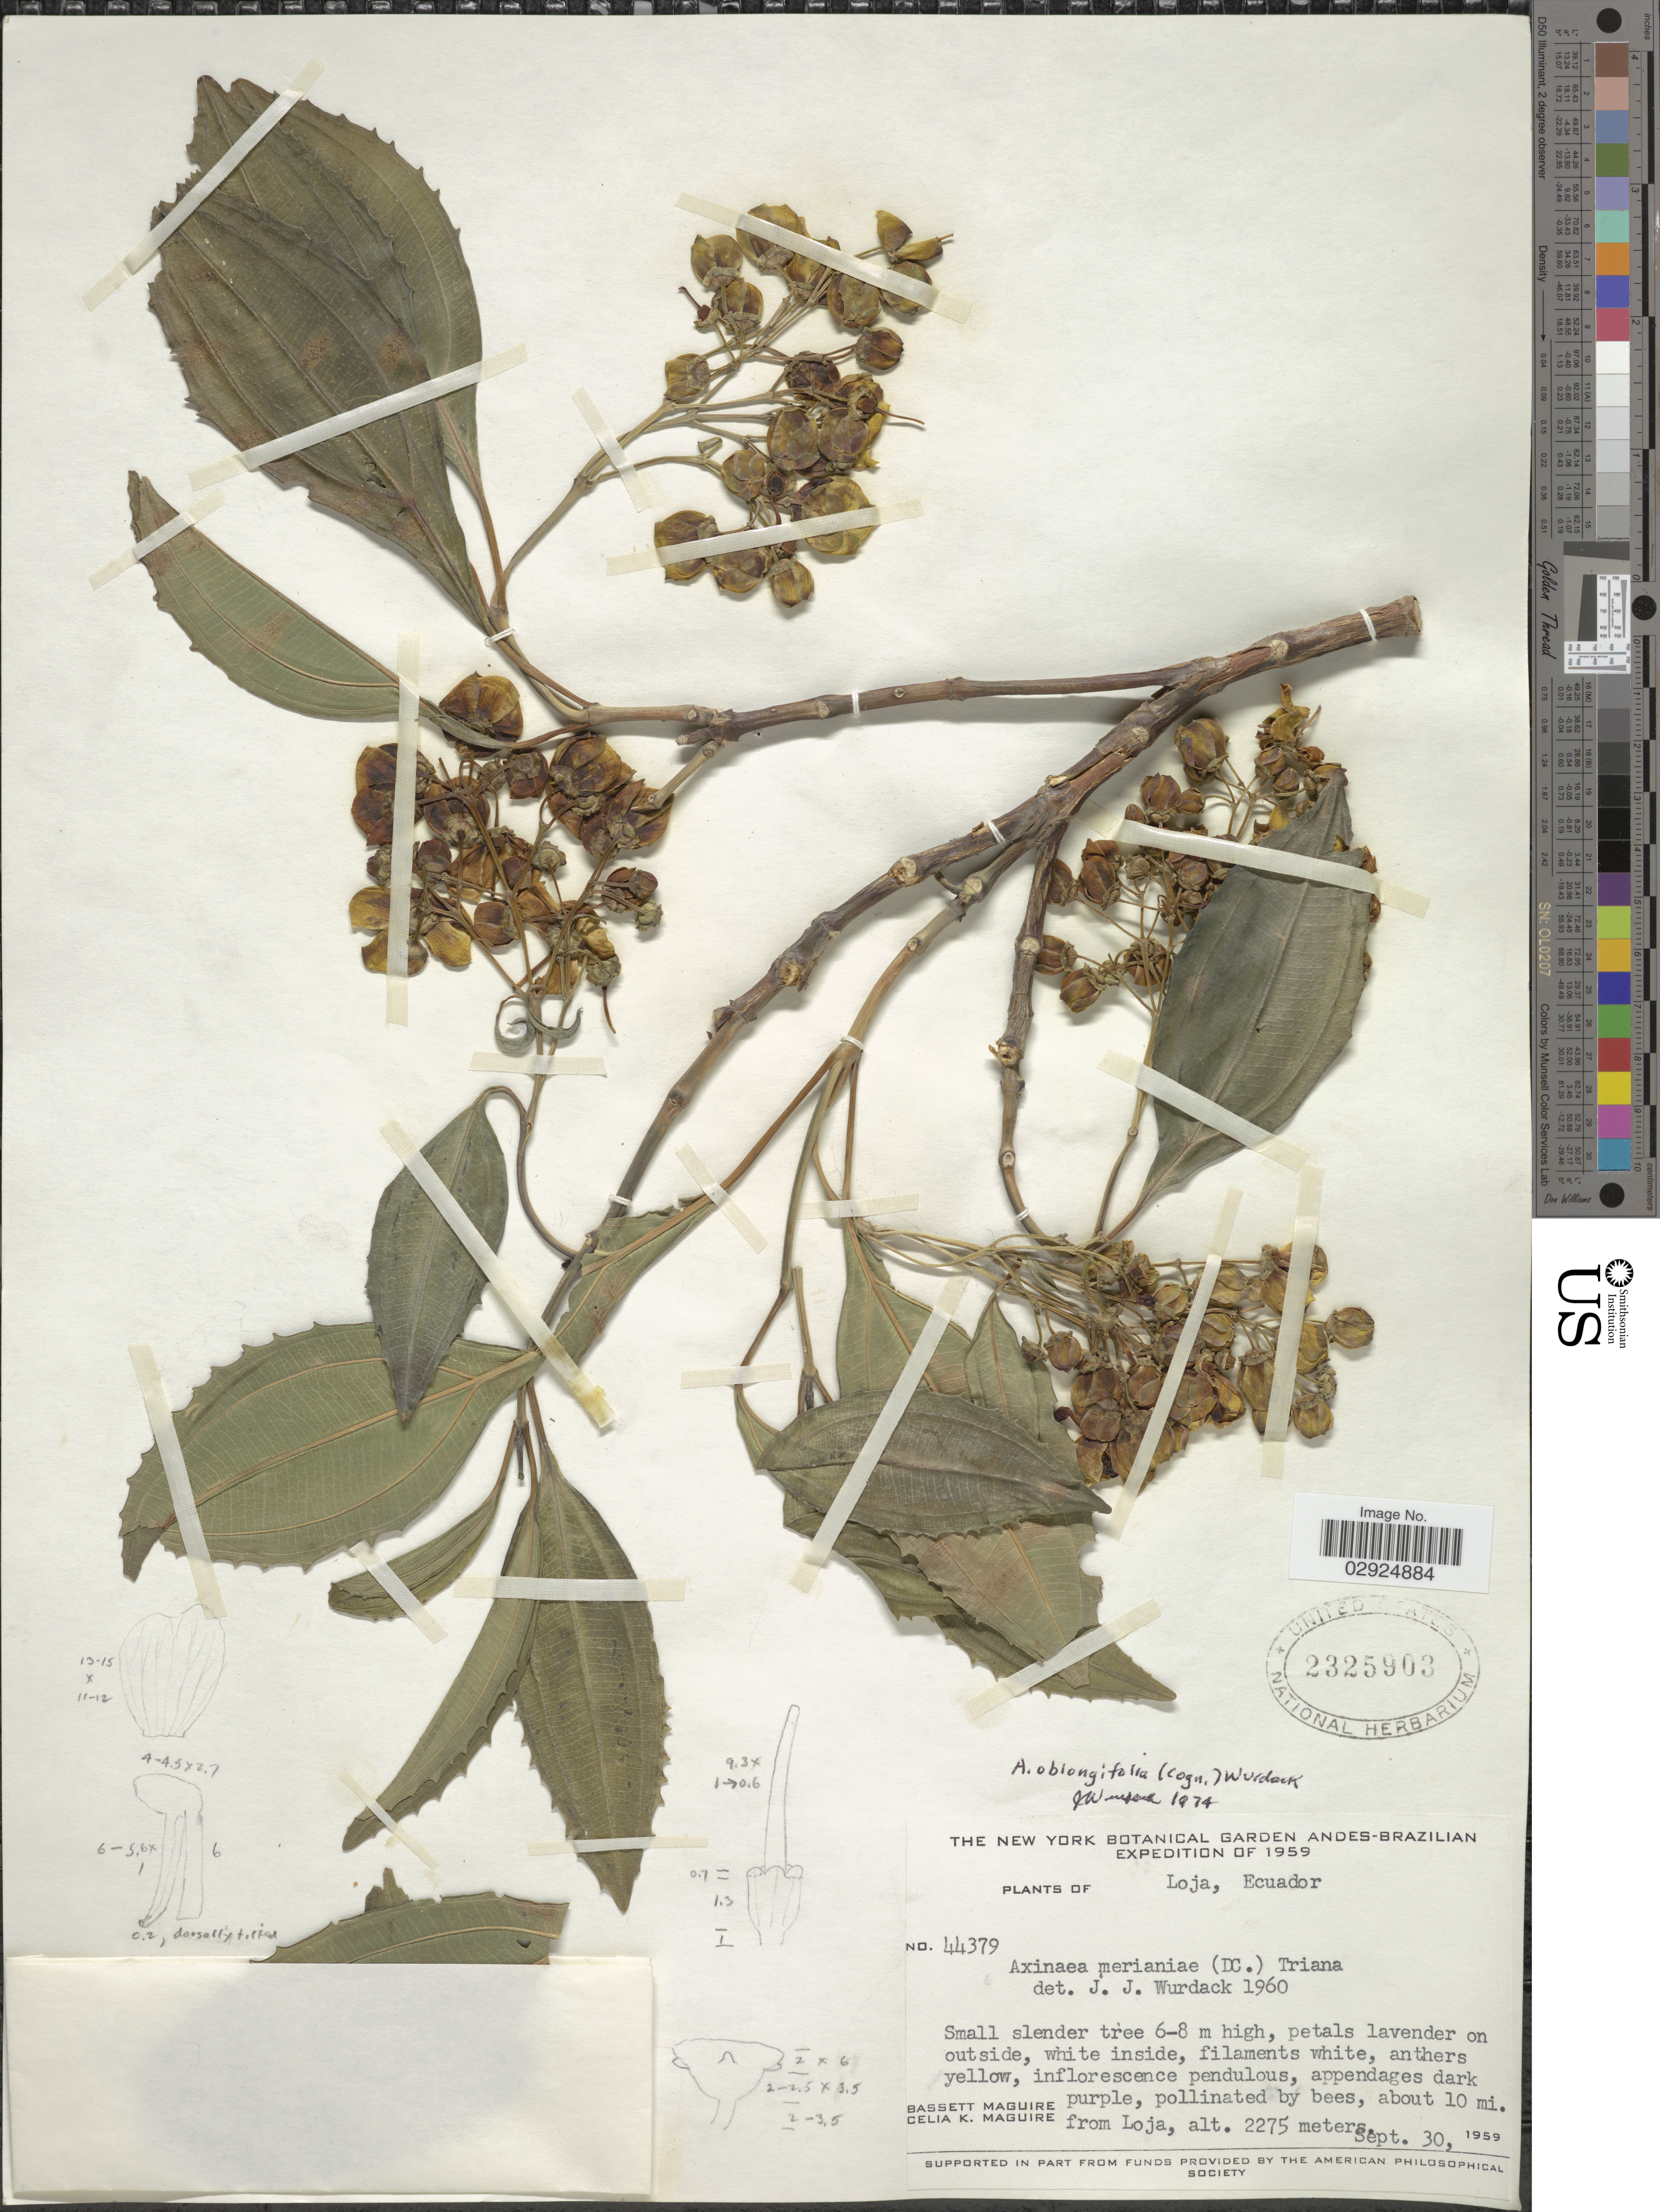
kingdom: Plantae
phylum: Tracheophyta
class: Magnoliopsida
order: Myrtales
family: Melastomataceae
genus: Axinaea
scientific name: Axinaea oblongifolia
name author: (Cogn.) Wurdack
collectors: B. Maguire & C. K. Maguire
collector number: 44379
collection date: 1959-09-30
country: Ecuador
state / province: Loja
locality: About 10 mi. from Loja.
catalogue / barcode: US 2325903